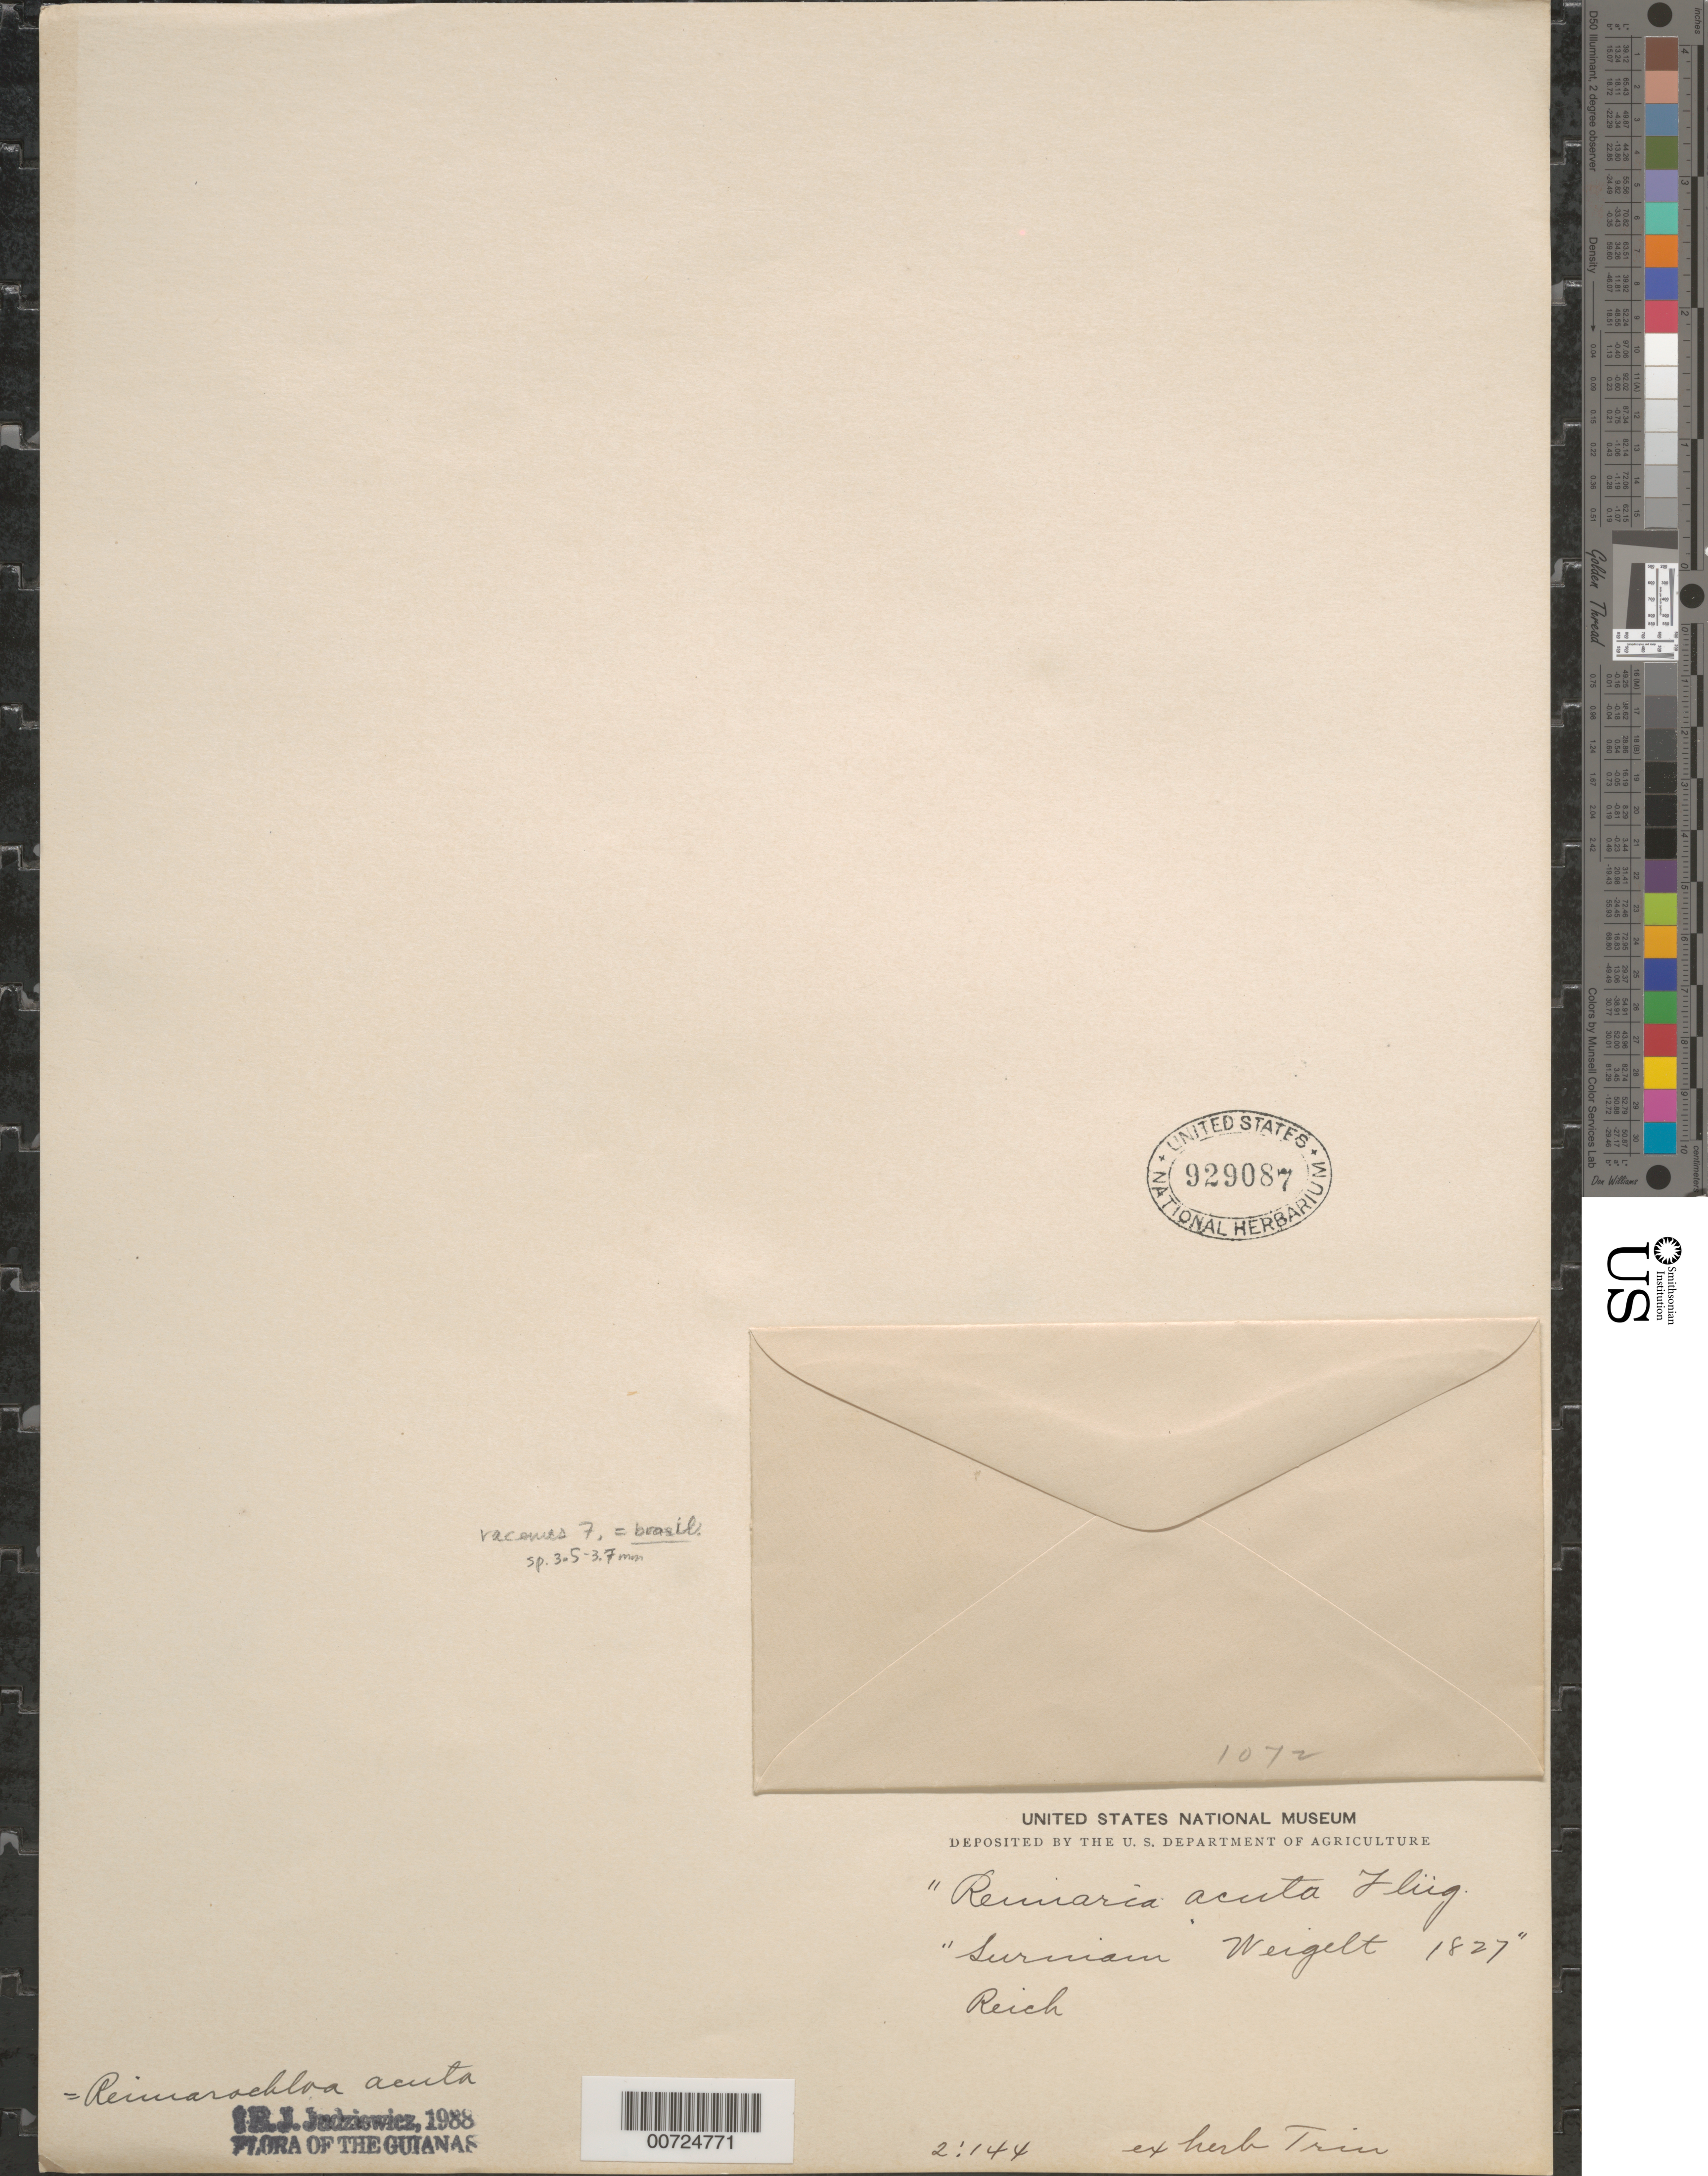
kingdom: Plantae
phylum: Tracheophyta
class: Liliopsida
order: Poales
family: Poaceae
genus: Reimarochloa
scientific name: Reimarochloa acuta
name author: (Flüggé) Hitchc.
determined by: Judziewicz, E. J.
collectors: C. Weigelt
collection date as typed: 1827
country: Suriname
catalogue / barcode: US 929087